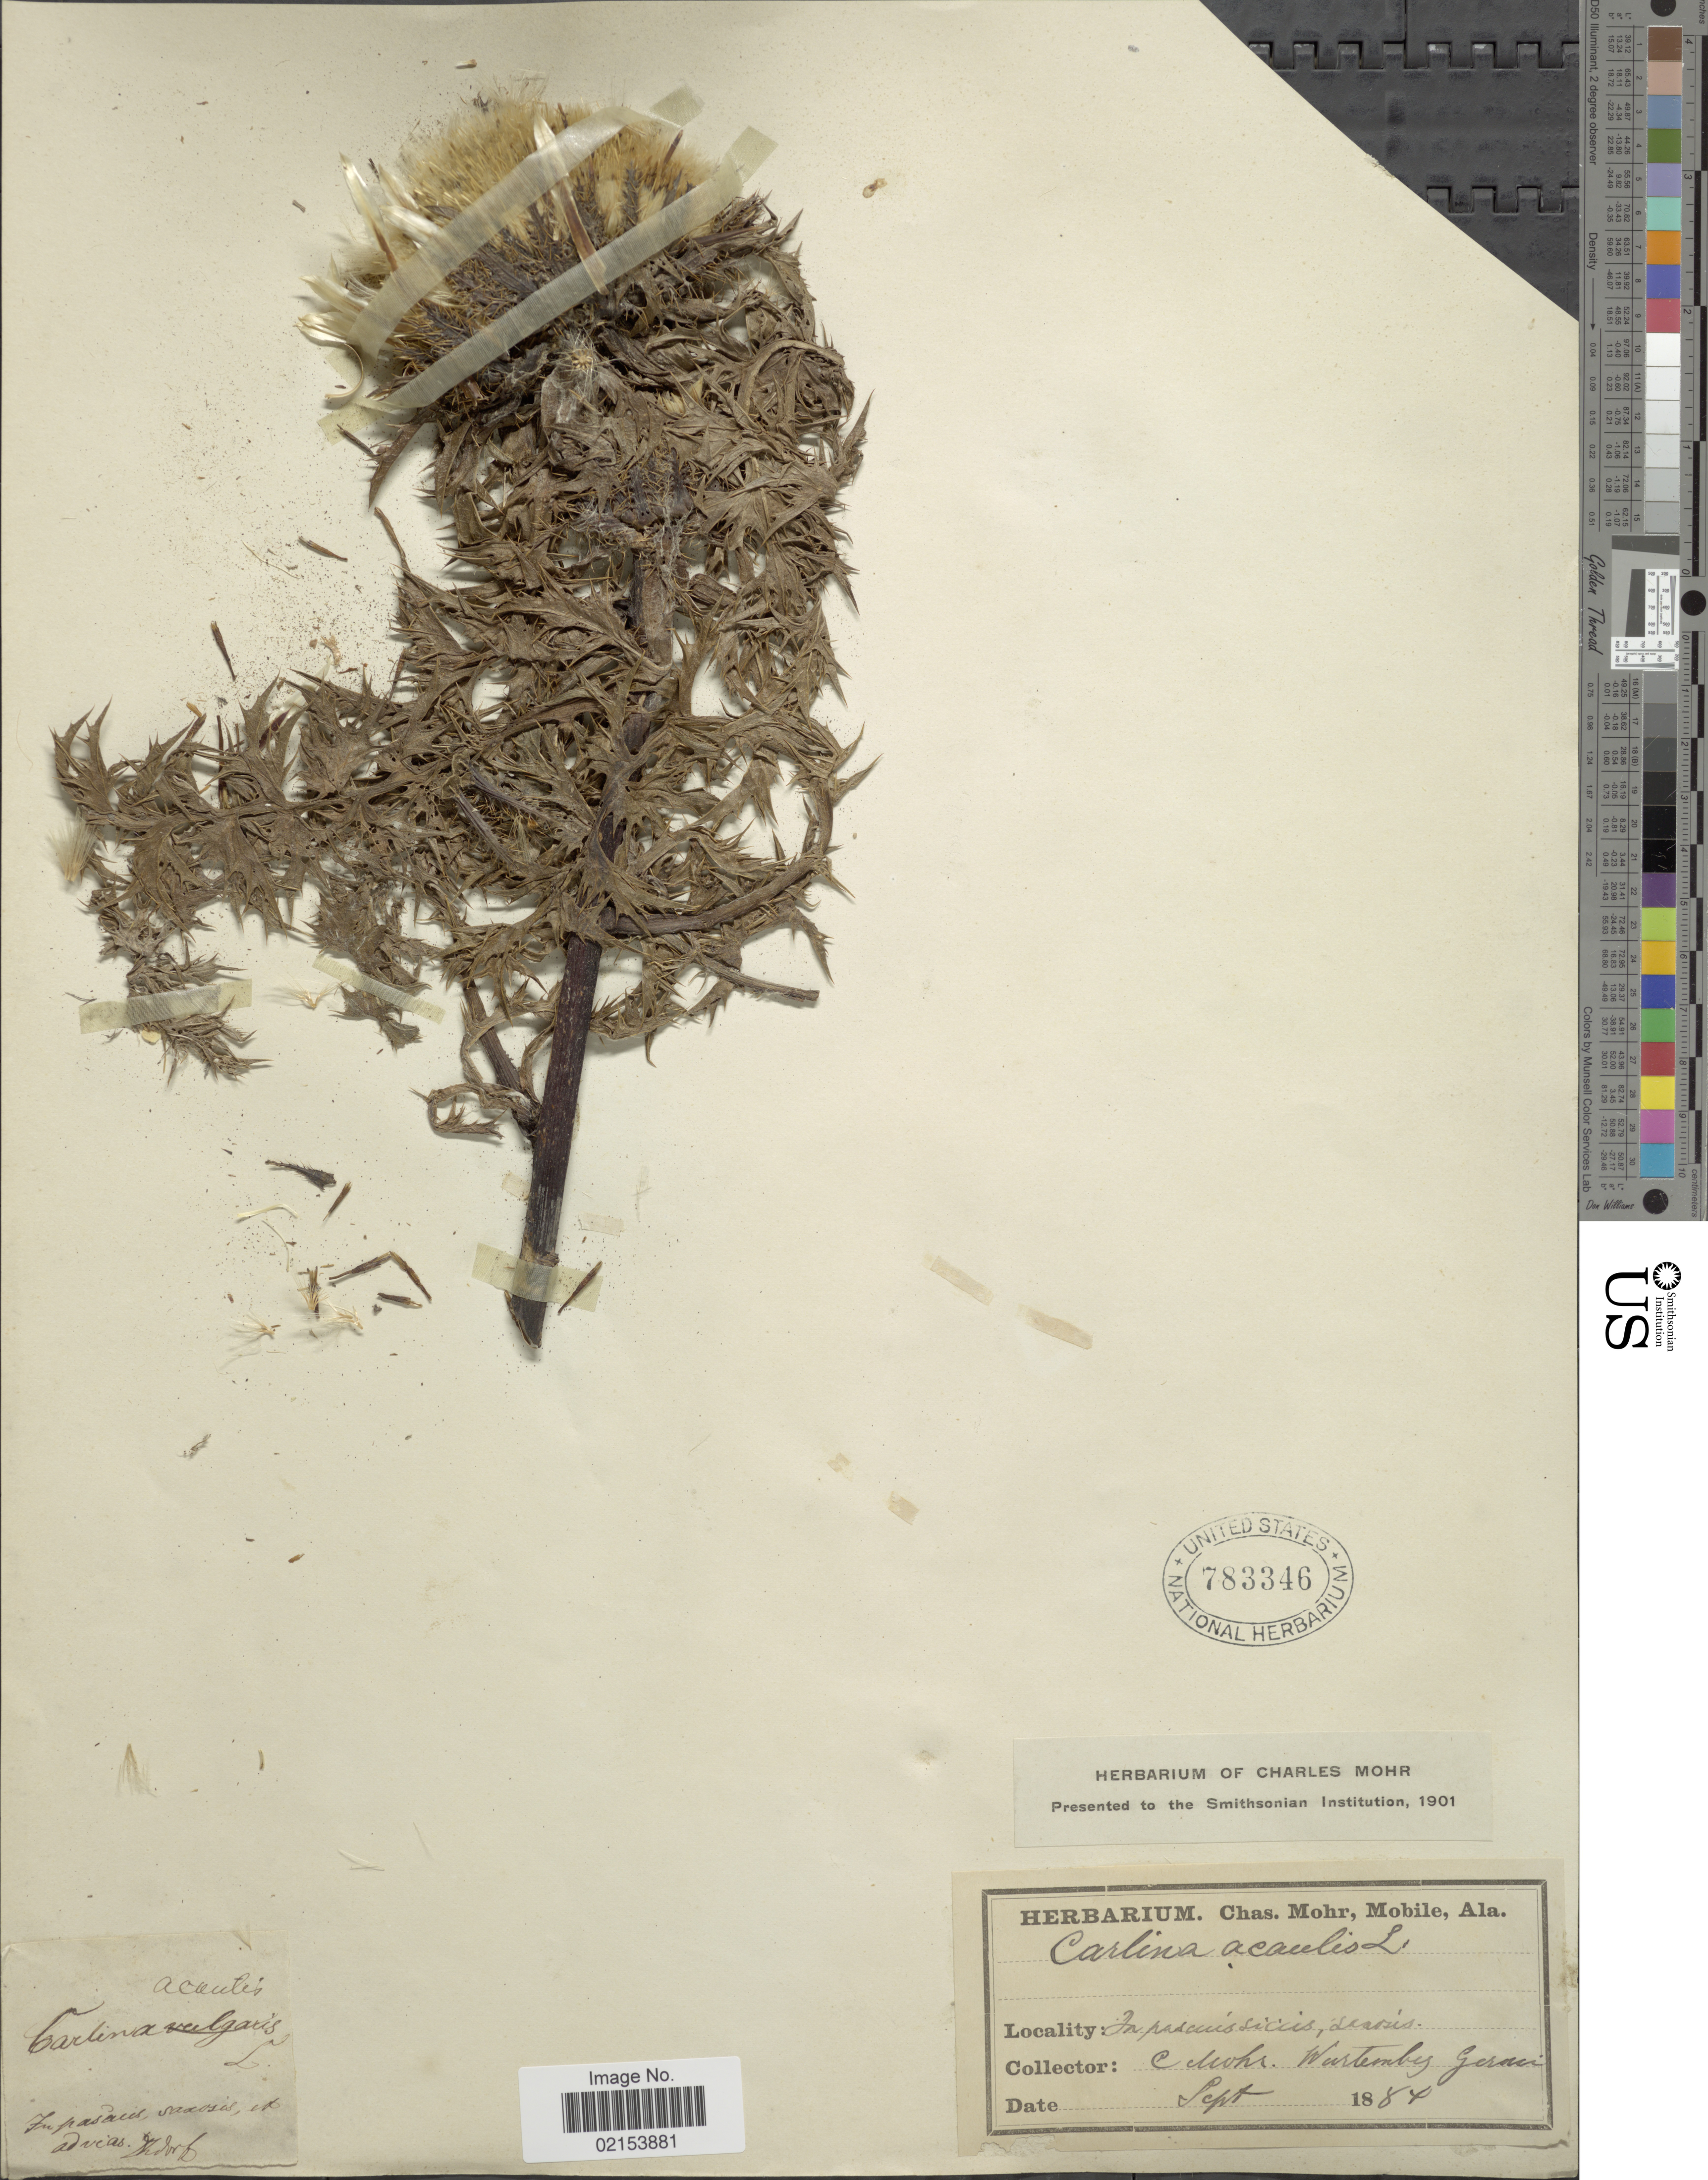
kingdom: Plantae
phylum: Tracheophyta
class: Magnoliopsida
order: Asterales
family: Asteraceae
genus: Carlina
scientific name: Carlina acaulis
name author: L.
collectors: Mohr, C. T. (herbarium)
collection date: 1884-09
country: Germany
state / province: Baden-Württemberg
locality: Wurtemberg [illegible text]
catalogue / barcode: US 783346